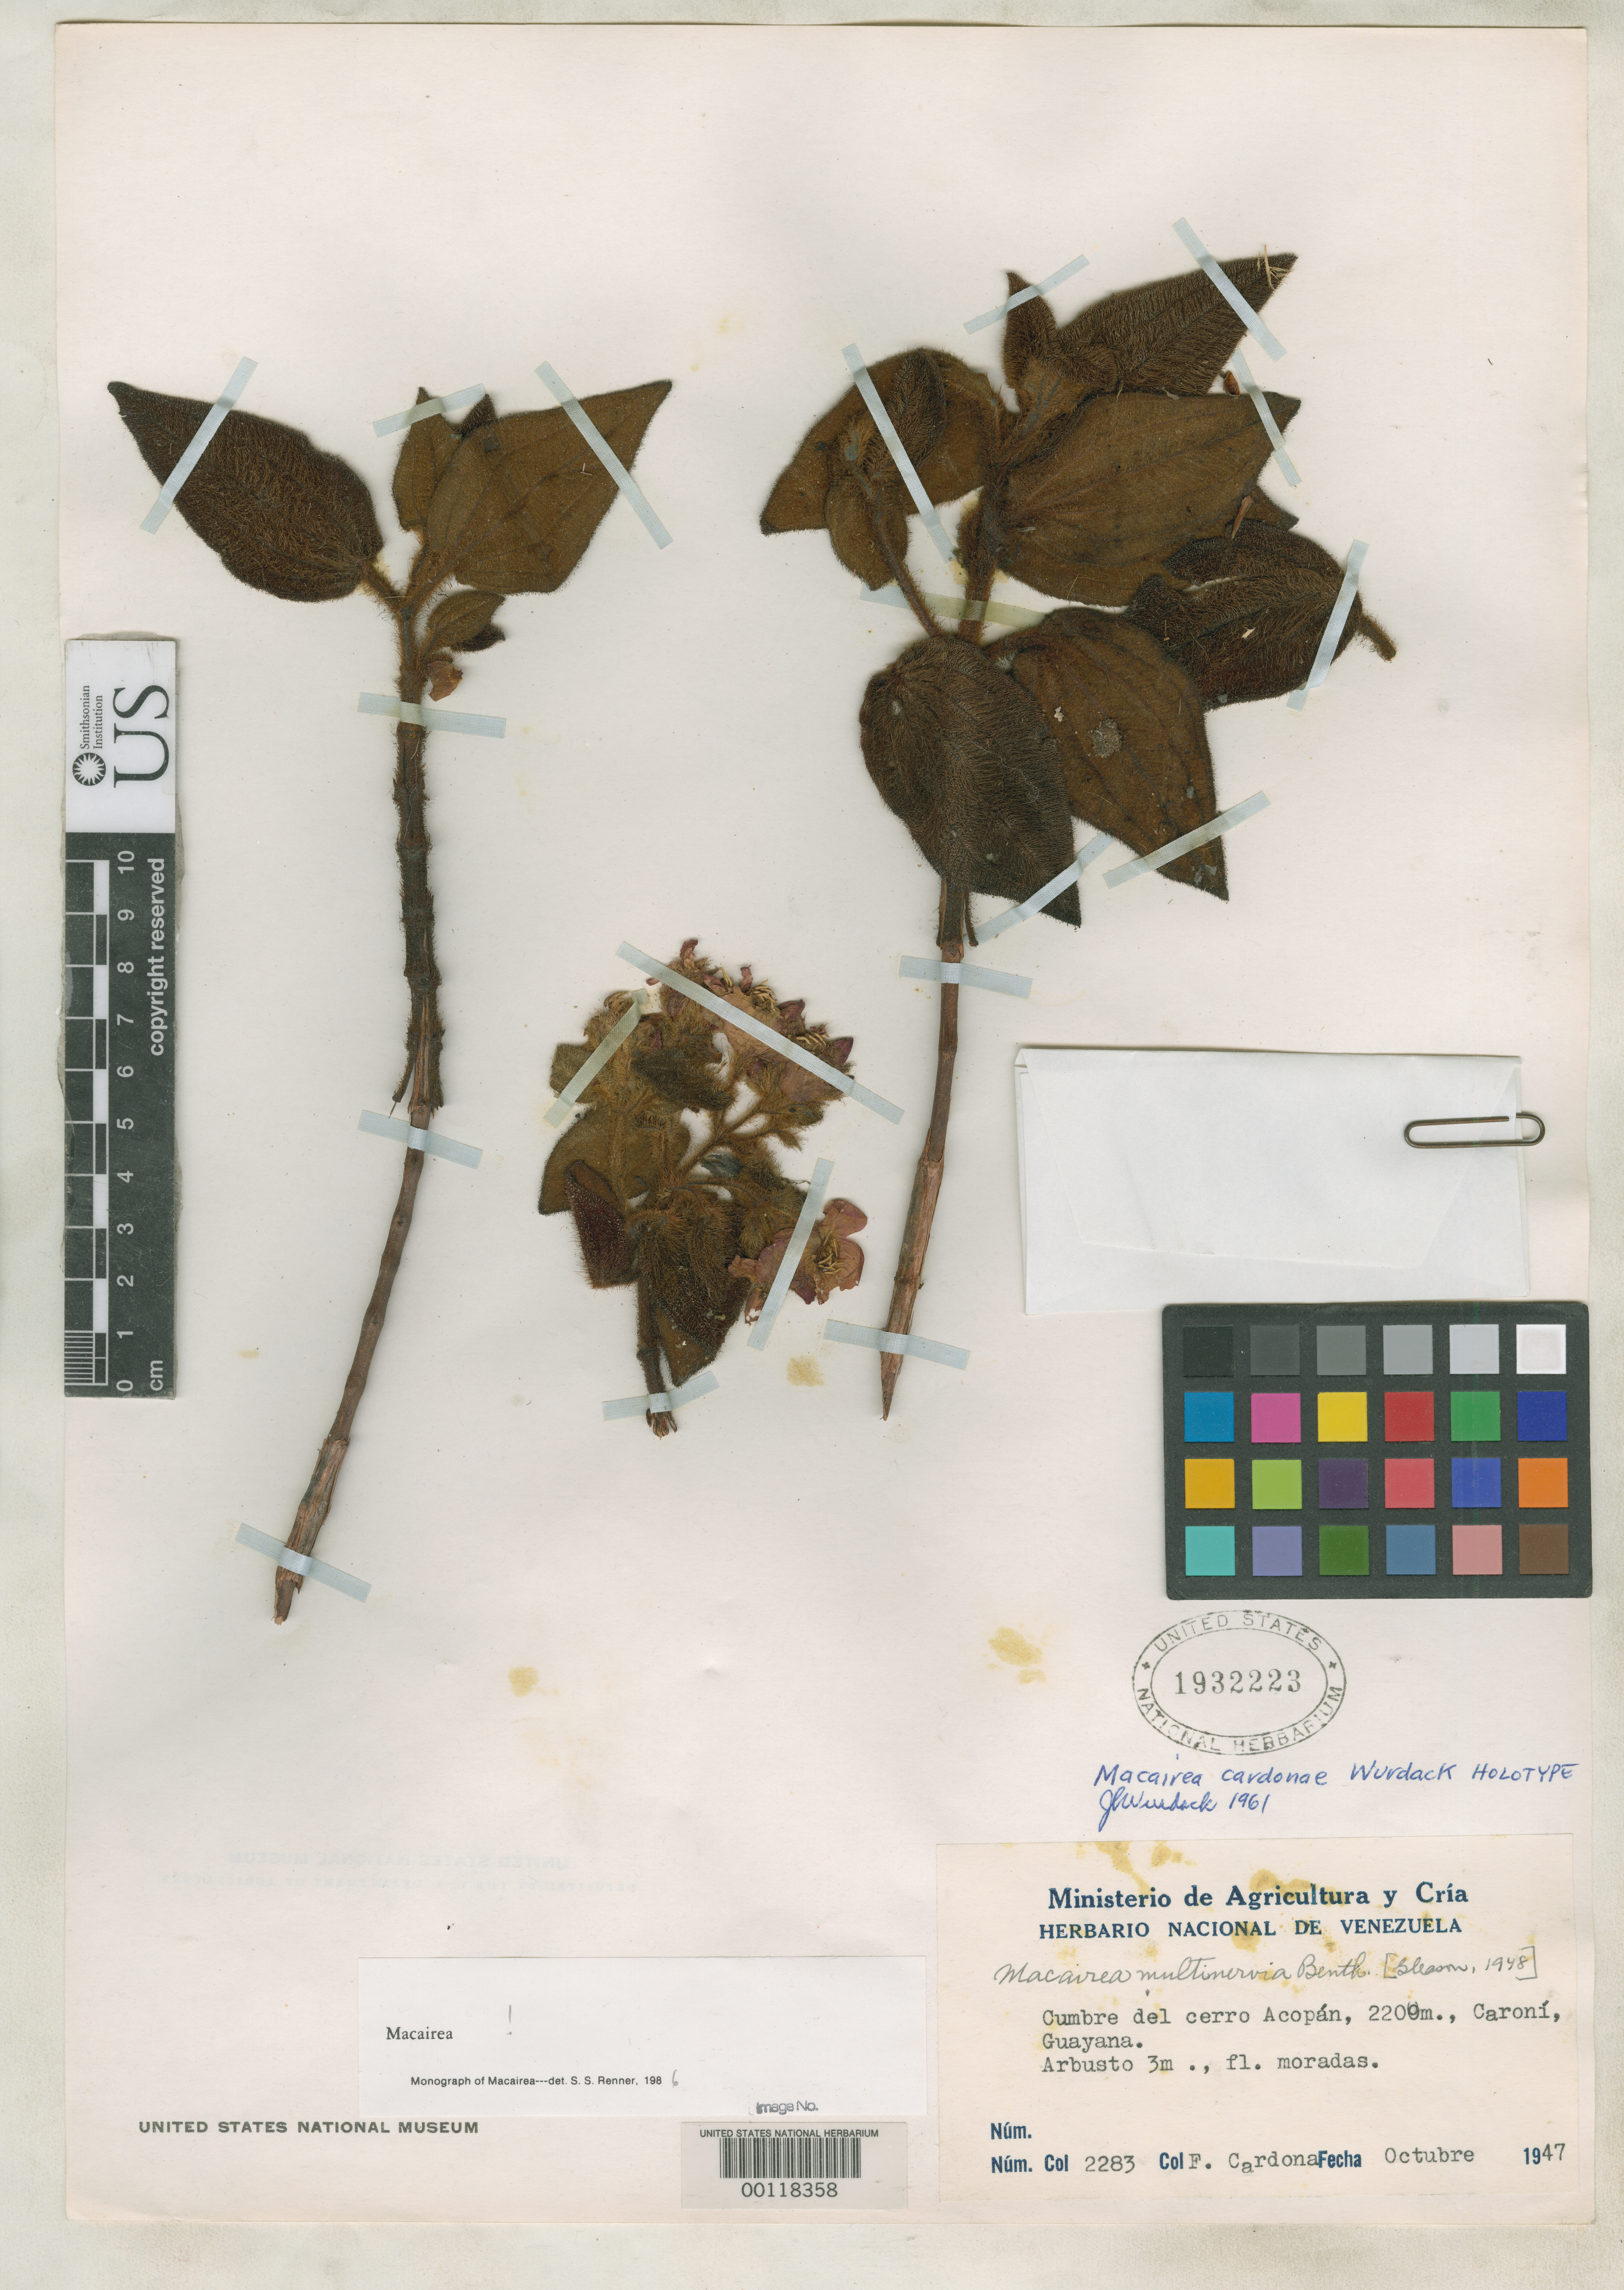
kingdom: Plantae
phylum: Tracheophyta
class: Magnoliopsida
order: Myrtales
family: Melastomataceae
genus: Macairea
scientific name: Macairea cardonae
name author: Wurdack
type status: Holotype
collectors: F. Cardona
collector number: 2283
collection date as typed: Oct 1947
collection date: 1947-10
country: Venezuela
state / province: Bolivar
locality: Acopan-Tepui.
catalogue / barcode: US 1932223